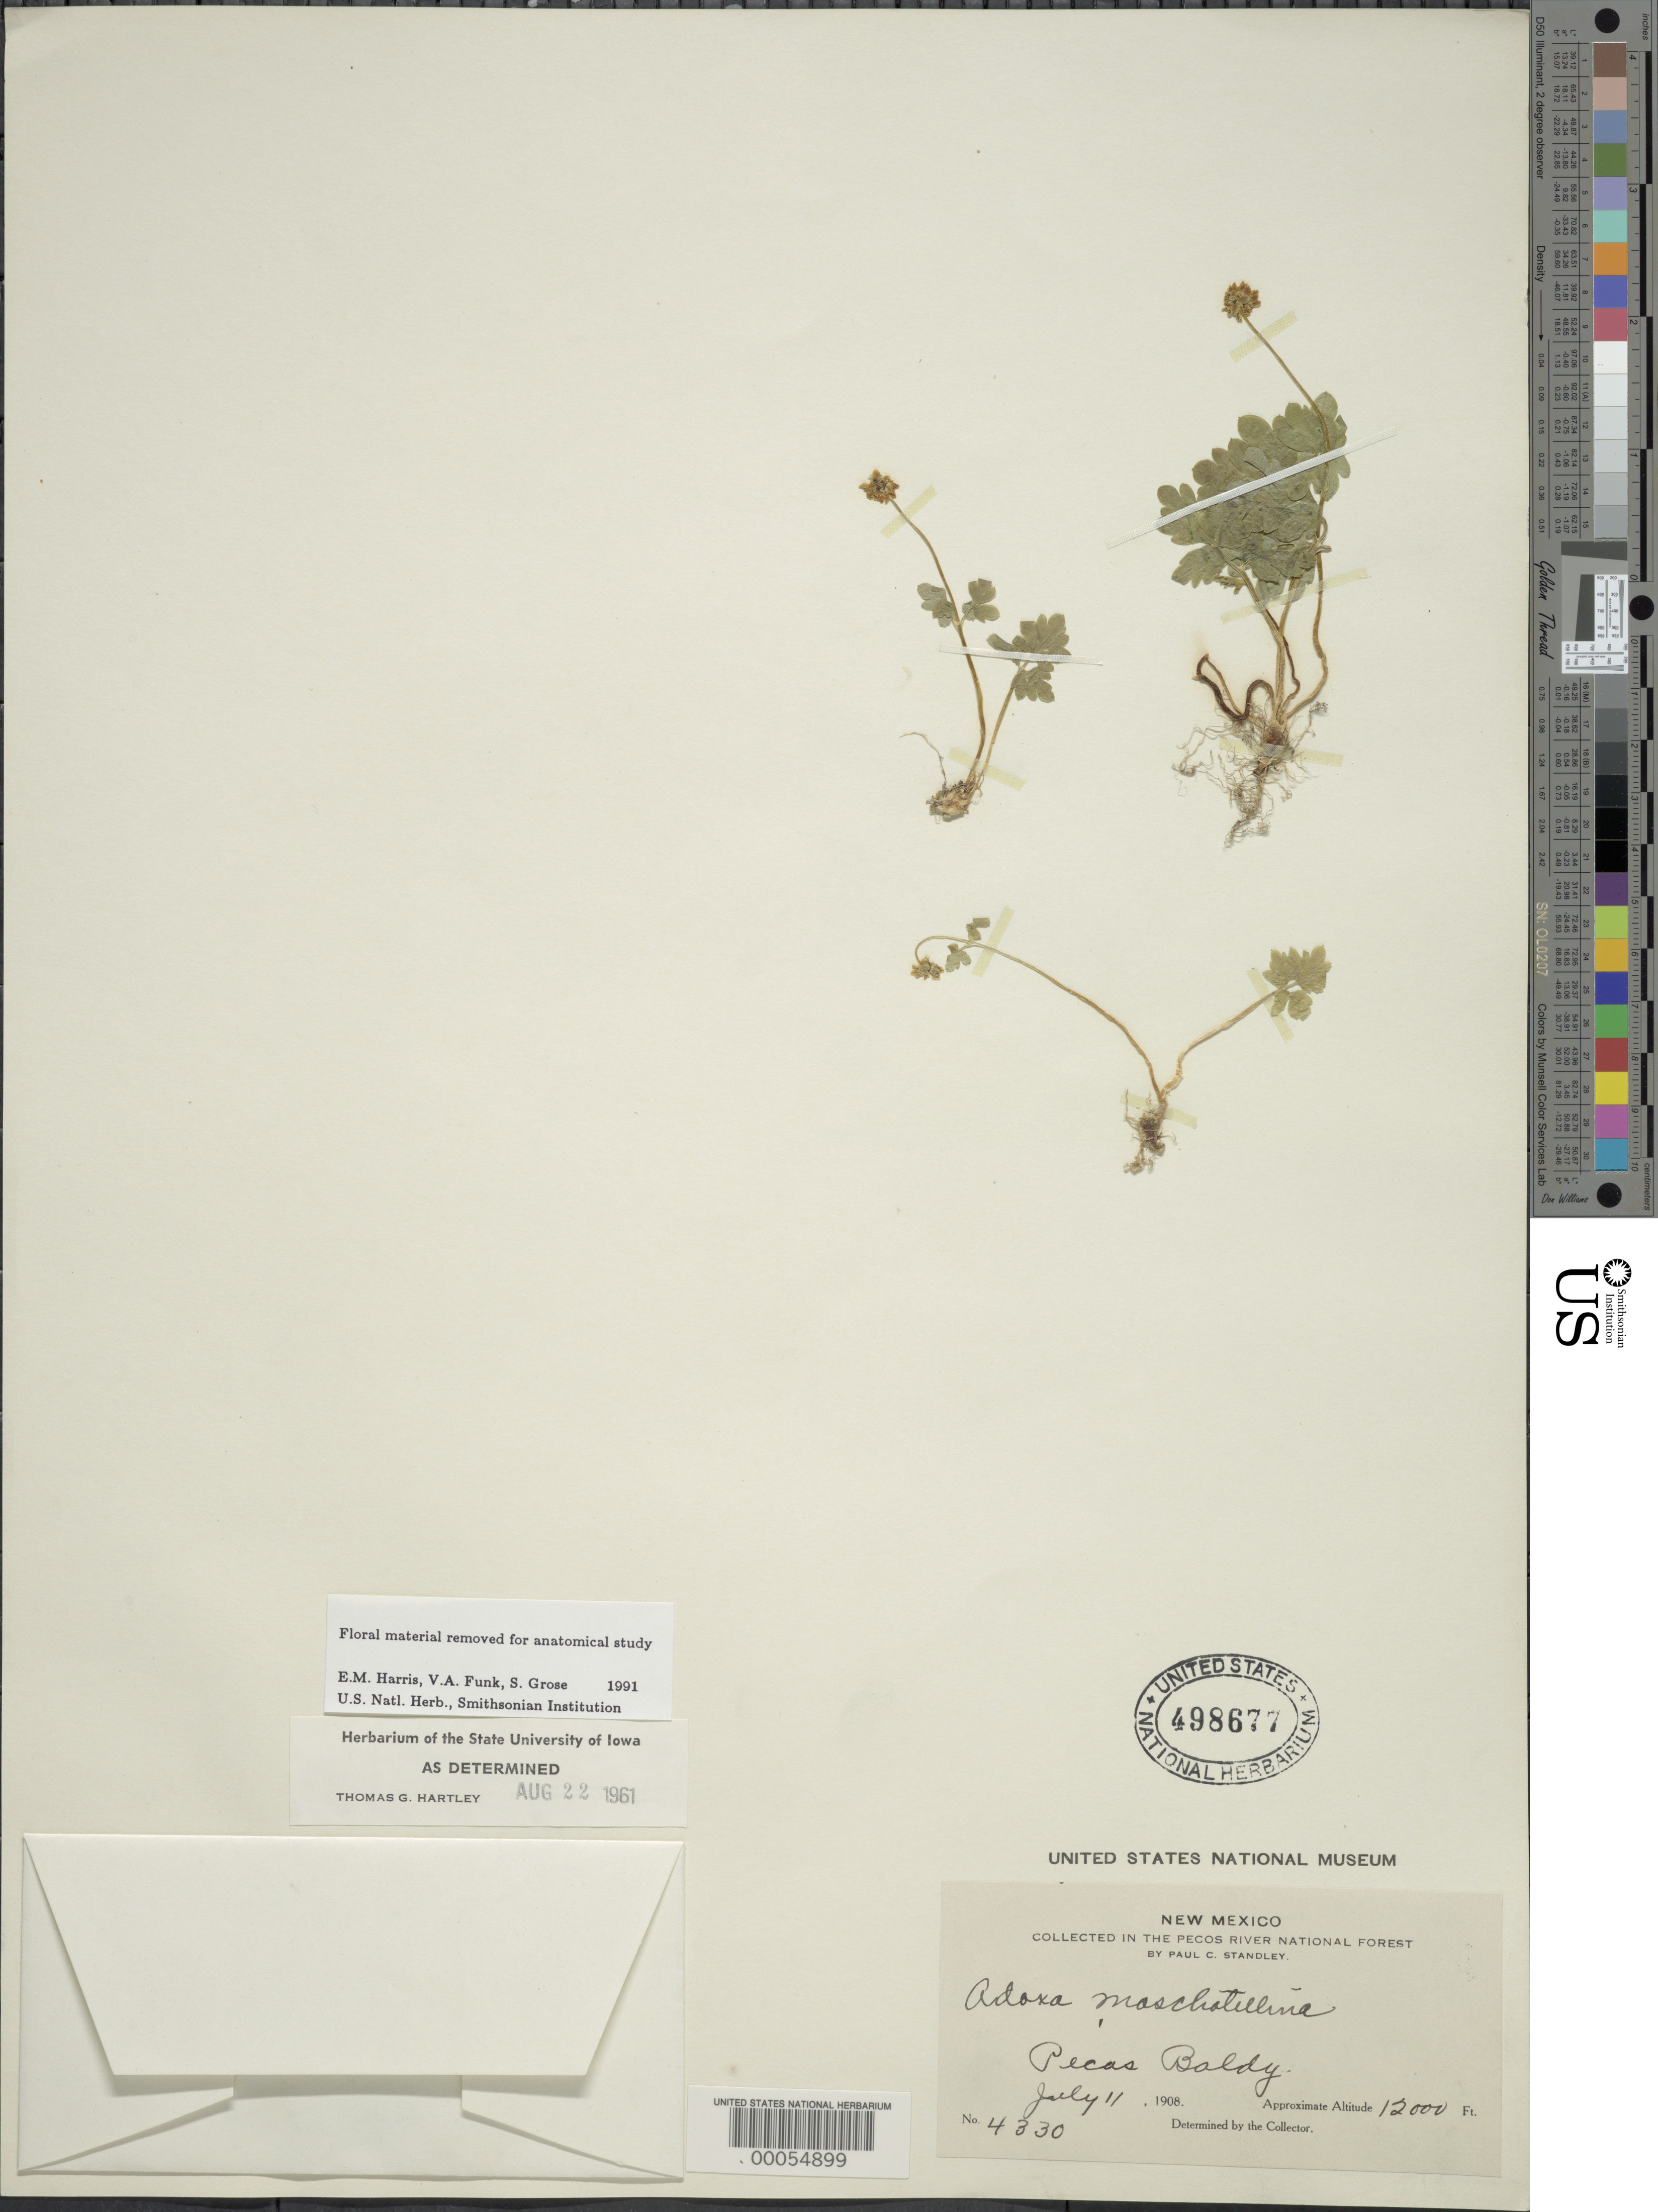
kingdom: Plantae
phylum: Tracheophyta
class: Magnoliopsida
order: Dipsacales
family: Viburnaceae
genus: Adoxa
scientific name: Adoxa moschatellina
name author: L.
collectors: P. C. Standley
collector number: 4330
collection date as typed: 11 Jul 1908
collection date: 1908-07-11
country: United States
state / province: New Mexico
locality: Pecos River National Forest: Pecos Baldy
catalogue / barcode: US 498677